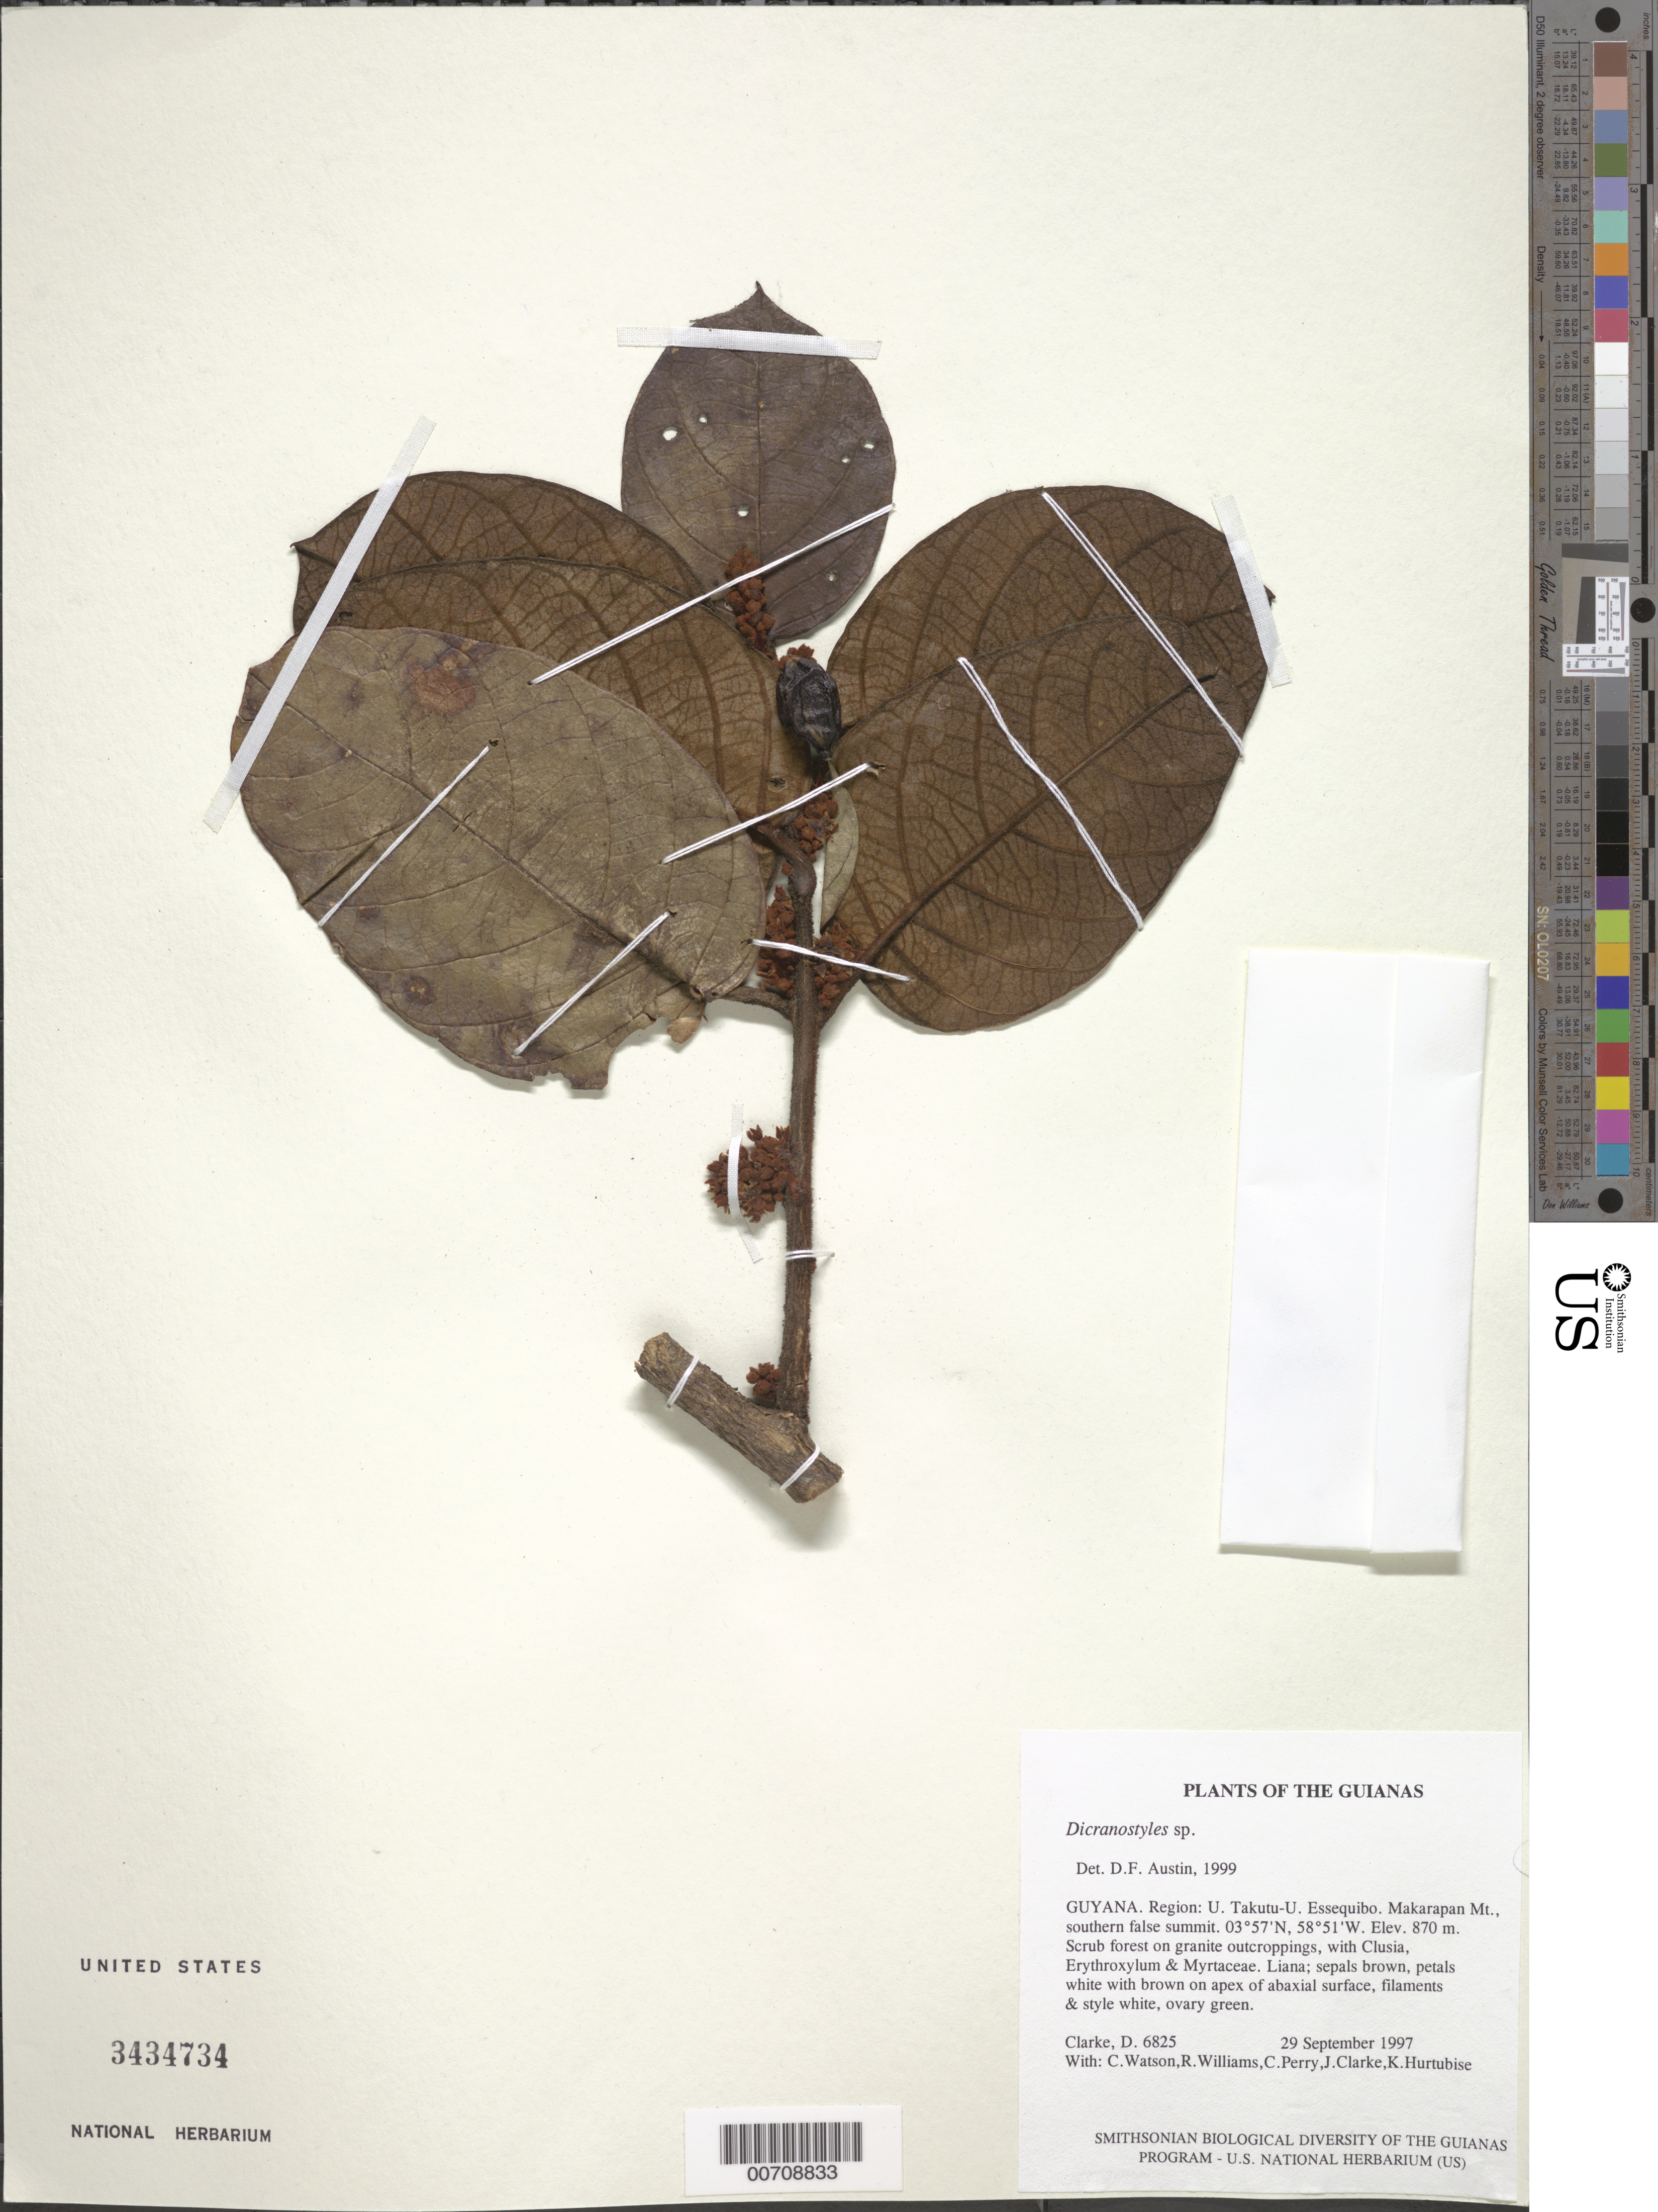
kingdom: Plantae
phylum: Tracheophyta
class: Magnoliopsida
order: Solanales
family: Convolvulaceae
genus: Dicranostyles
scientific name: Dicranostyles sp.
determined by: Austin, D. F.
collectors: H. D. Clarke, C. Watson, R. Williams, C. Perry, J. Clarke & K. Hurtubise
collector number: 6825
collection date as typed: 29 September 1997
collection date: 1997-09-29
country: Guyana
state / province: U. Takutu-U. Essequibo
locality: Makarapan Mt., southern false summit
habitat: Scrub forest on granite outcroppings, with Clusia, Erythroxylum & Myrtaceae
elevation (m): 870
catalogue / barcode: US 3434734